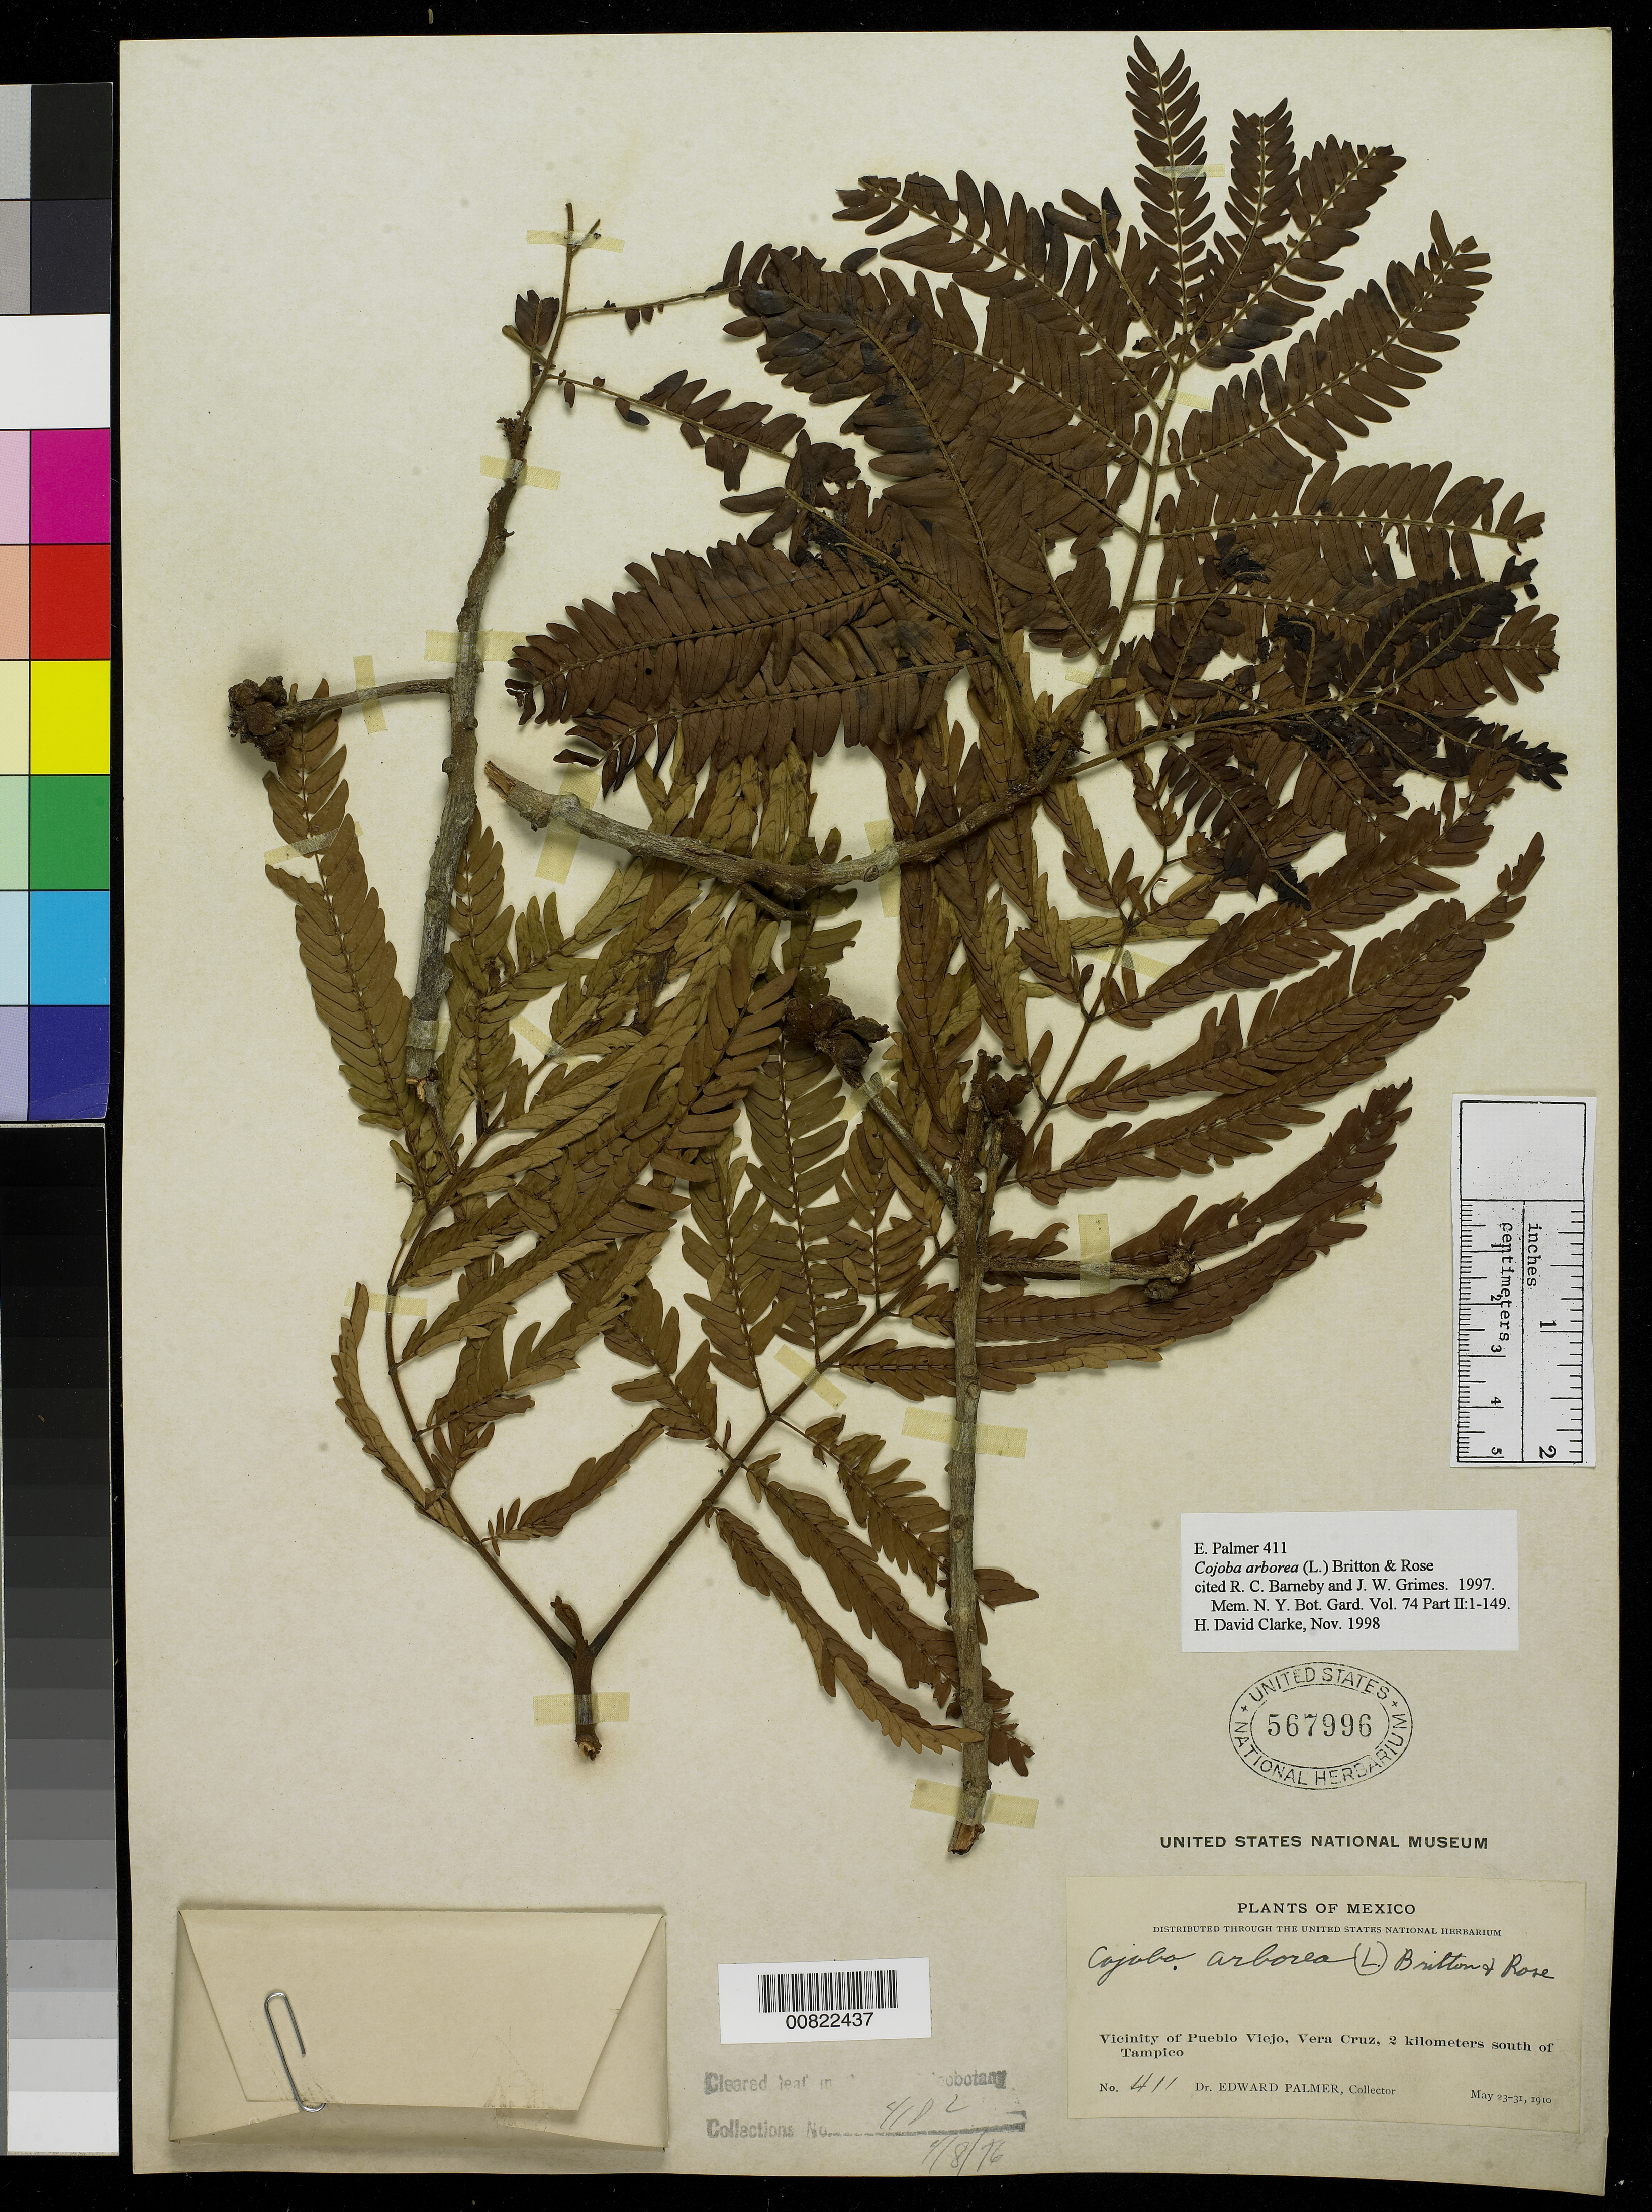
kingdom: Plantae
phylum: Tracheophyta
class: Magnoliopsida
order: Fabales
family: Fabaceae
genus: Pithecellobium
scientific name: Pithecellobium arboreum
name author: (L.) Urb.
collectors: E. Palmer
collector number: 411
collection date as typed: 23 May 1910 to 31 May 1910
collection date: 1910-05-23/1910-05-31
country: Mexico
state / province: Veracruz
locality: Vicinity of Pueblo Viejo, Veracruz, 2 kilometers south of Tampico.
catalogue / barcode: US 567996